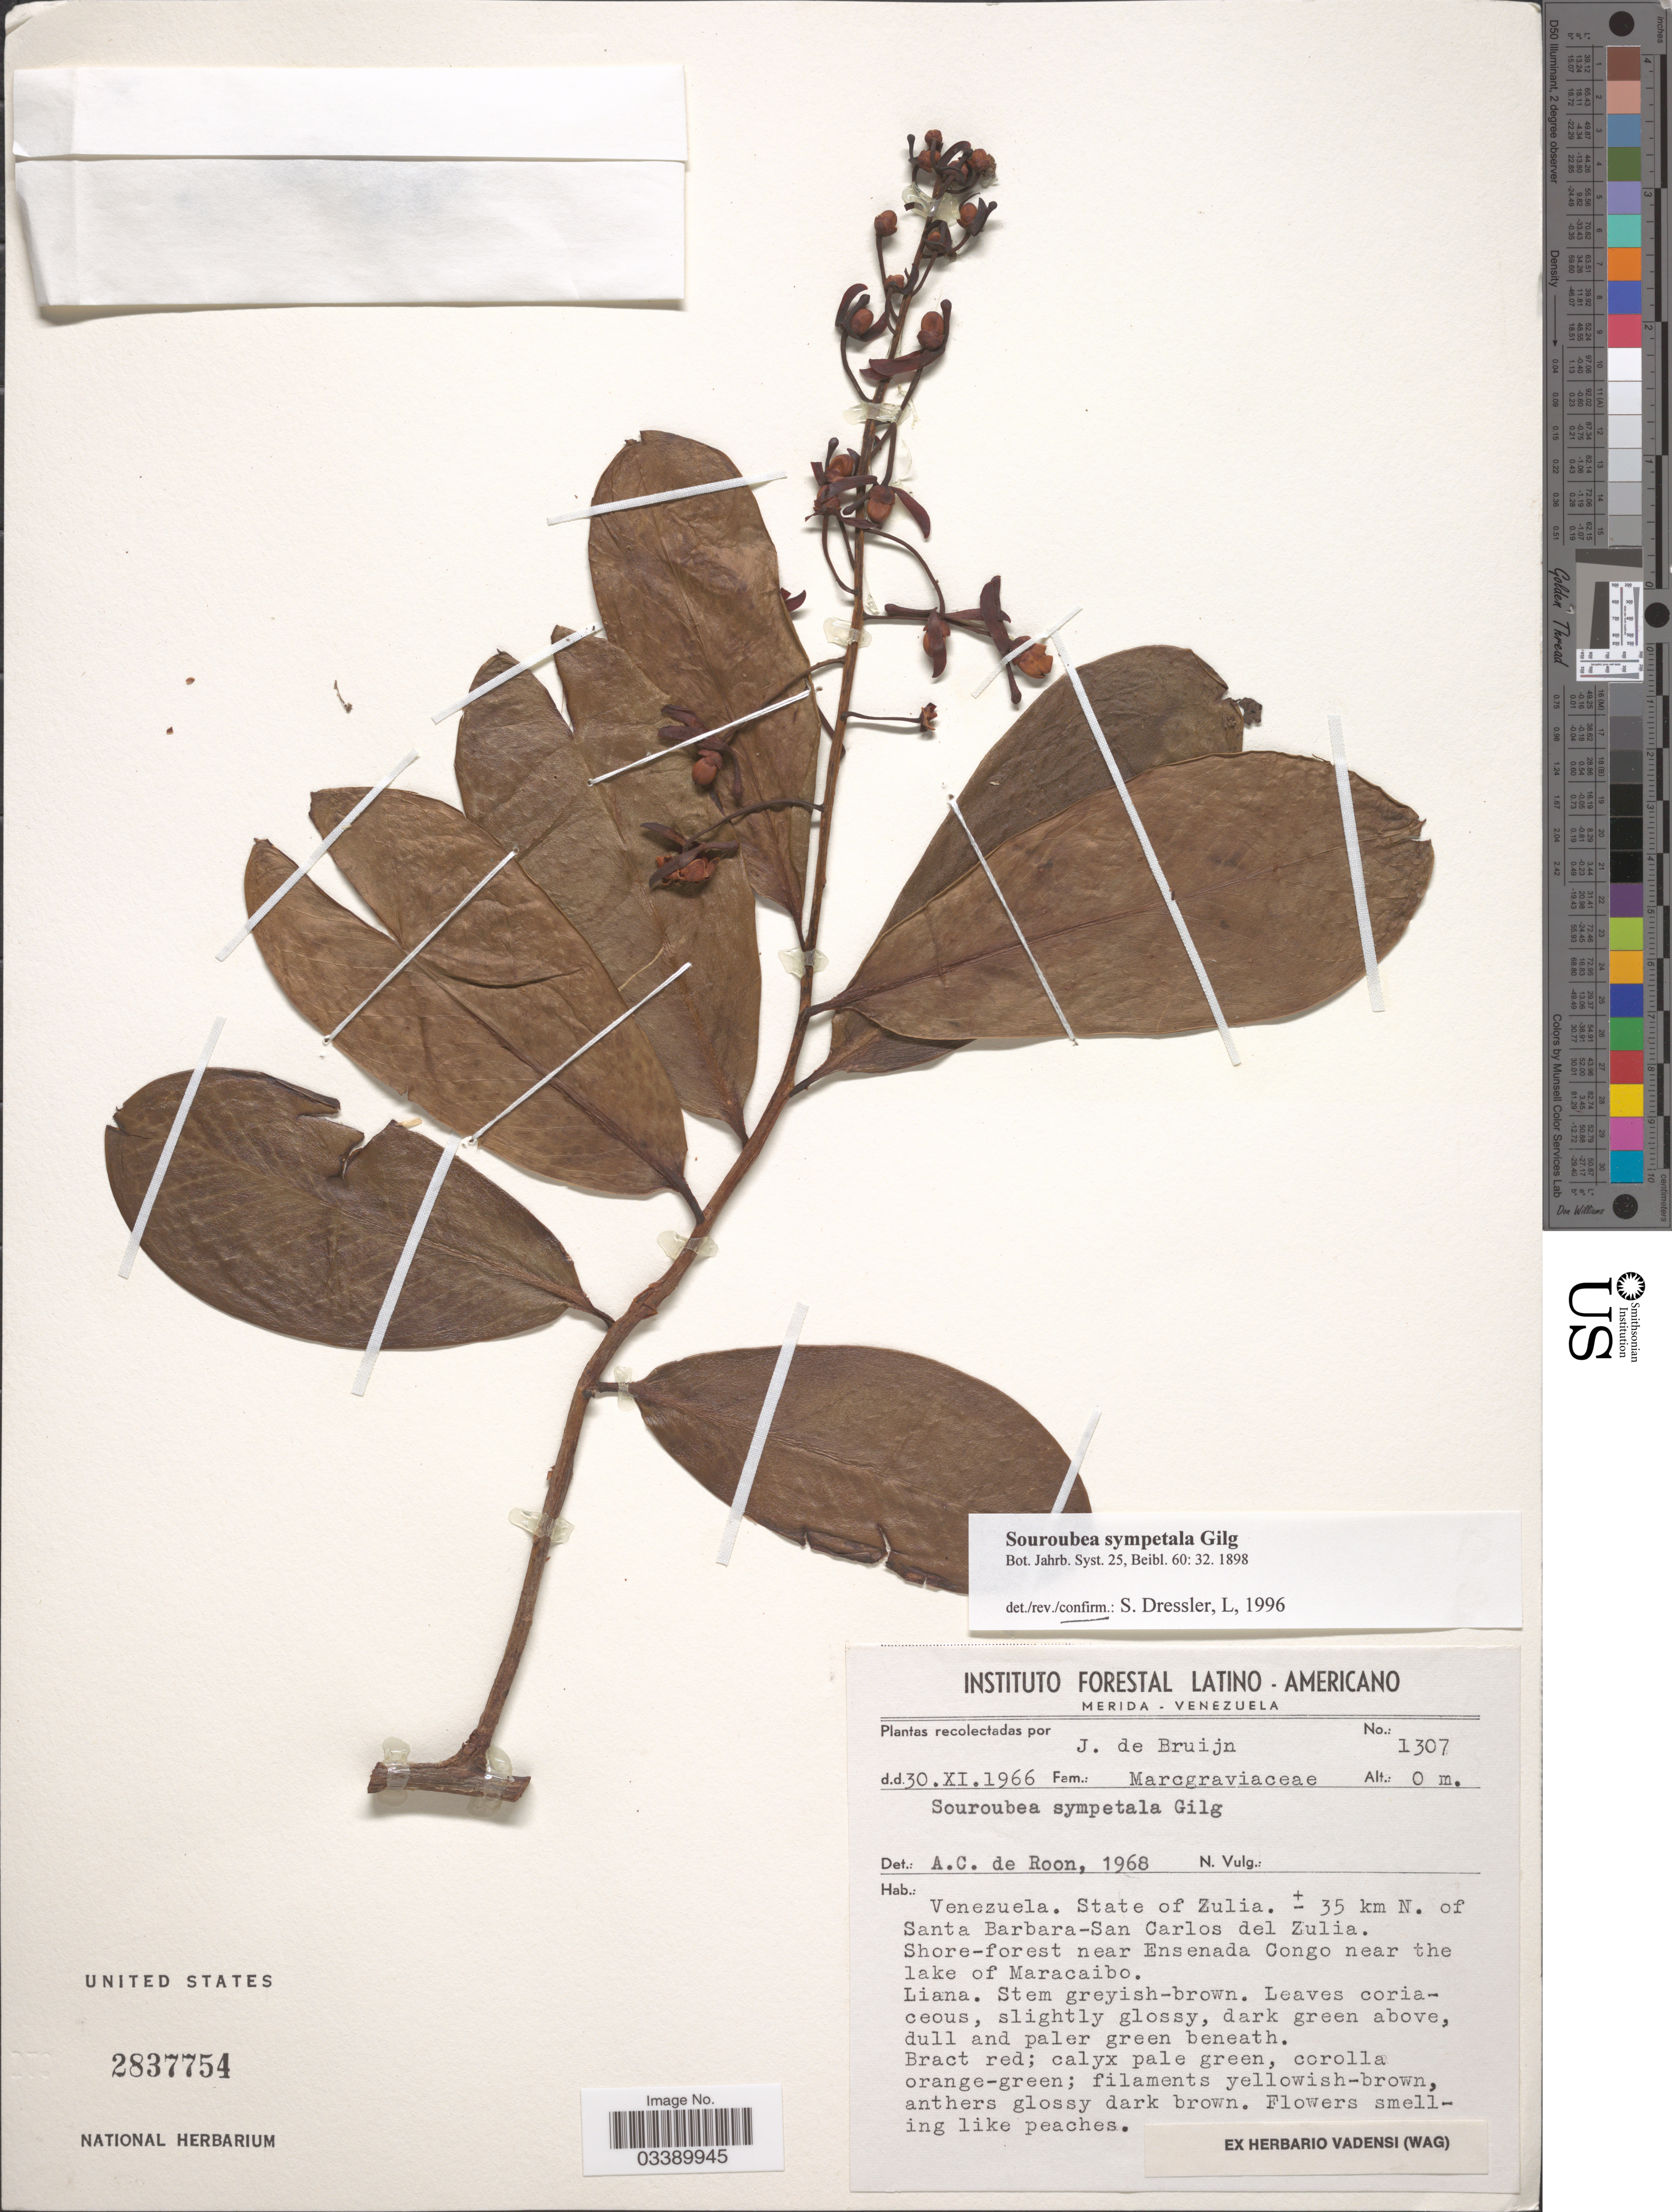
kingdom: Plantae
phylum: Tracheophyta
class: Magnoliopsida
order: Ericales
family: Marcgraviaceae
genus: Souroubea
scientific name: Souroubea sympetala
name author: Gilg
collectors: J. Bruijn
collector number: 1307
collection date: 1966-11-30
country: Venezuela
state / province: Zulia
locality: ± 35 km N. of Santa Barbara-San Carlos del Zulia. Shore-forest near Ensenada Congo near the lake of Maracaibo.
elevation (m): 0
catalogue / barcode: US 2837754